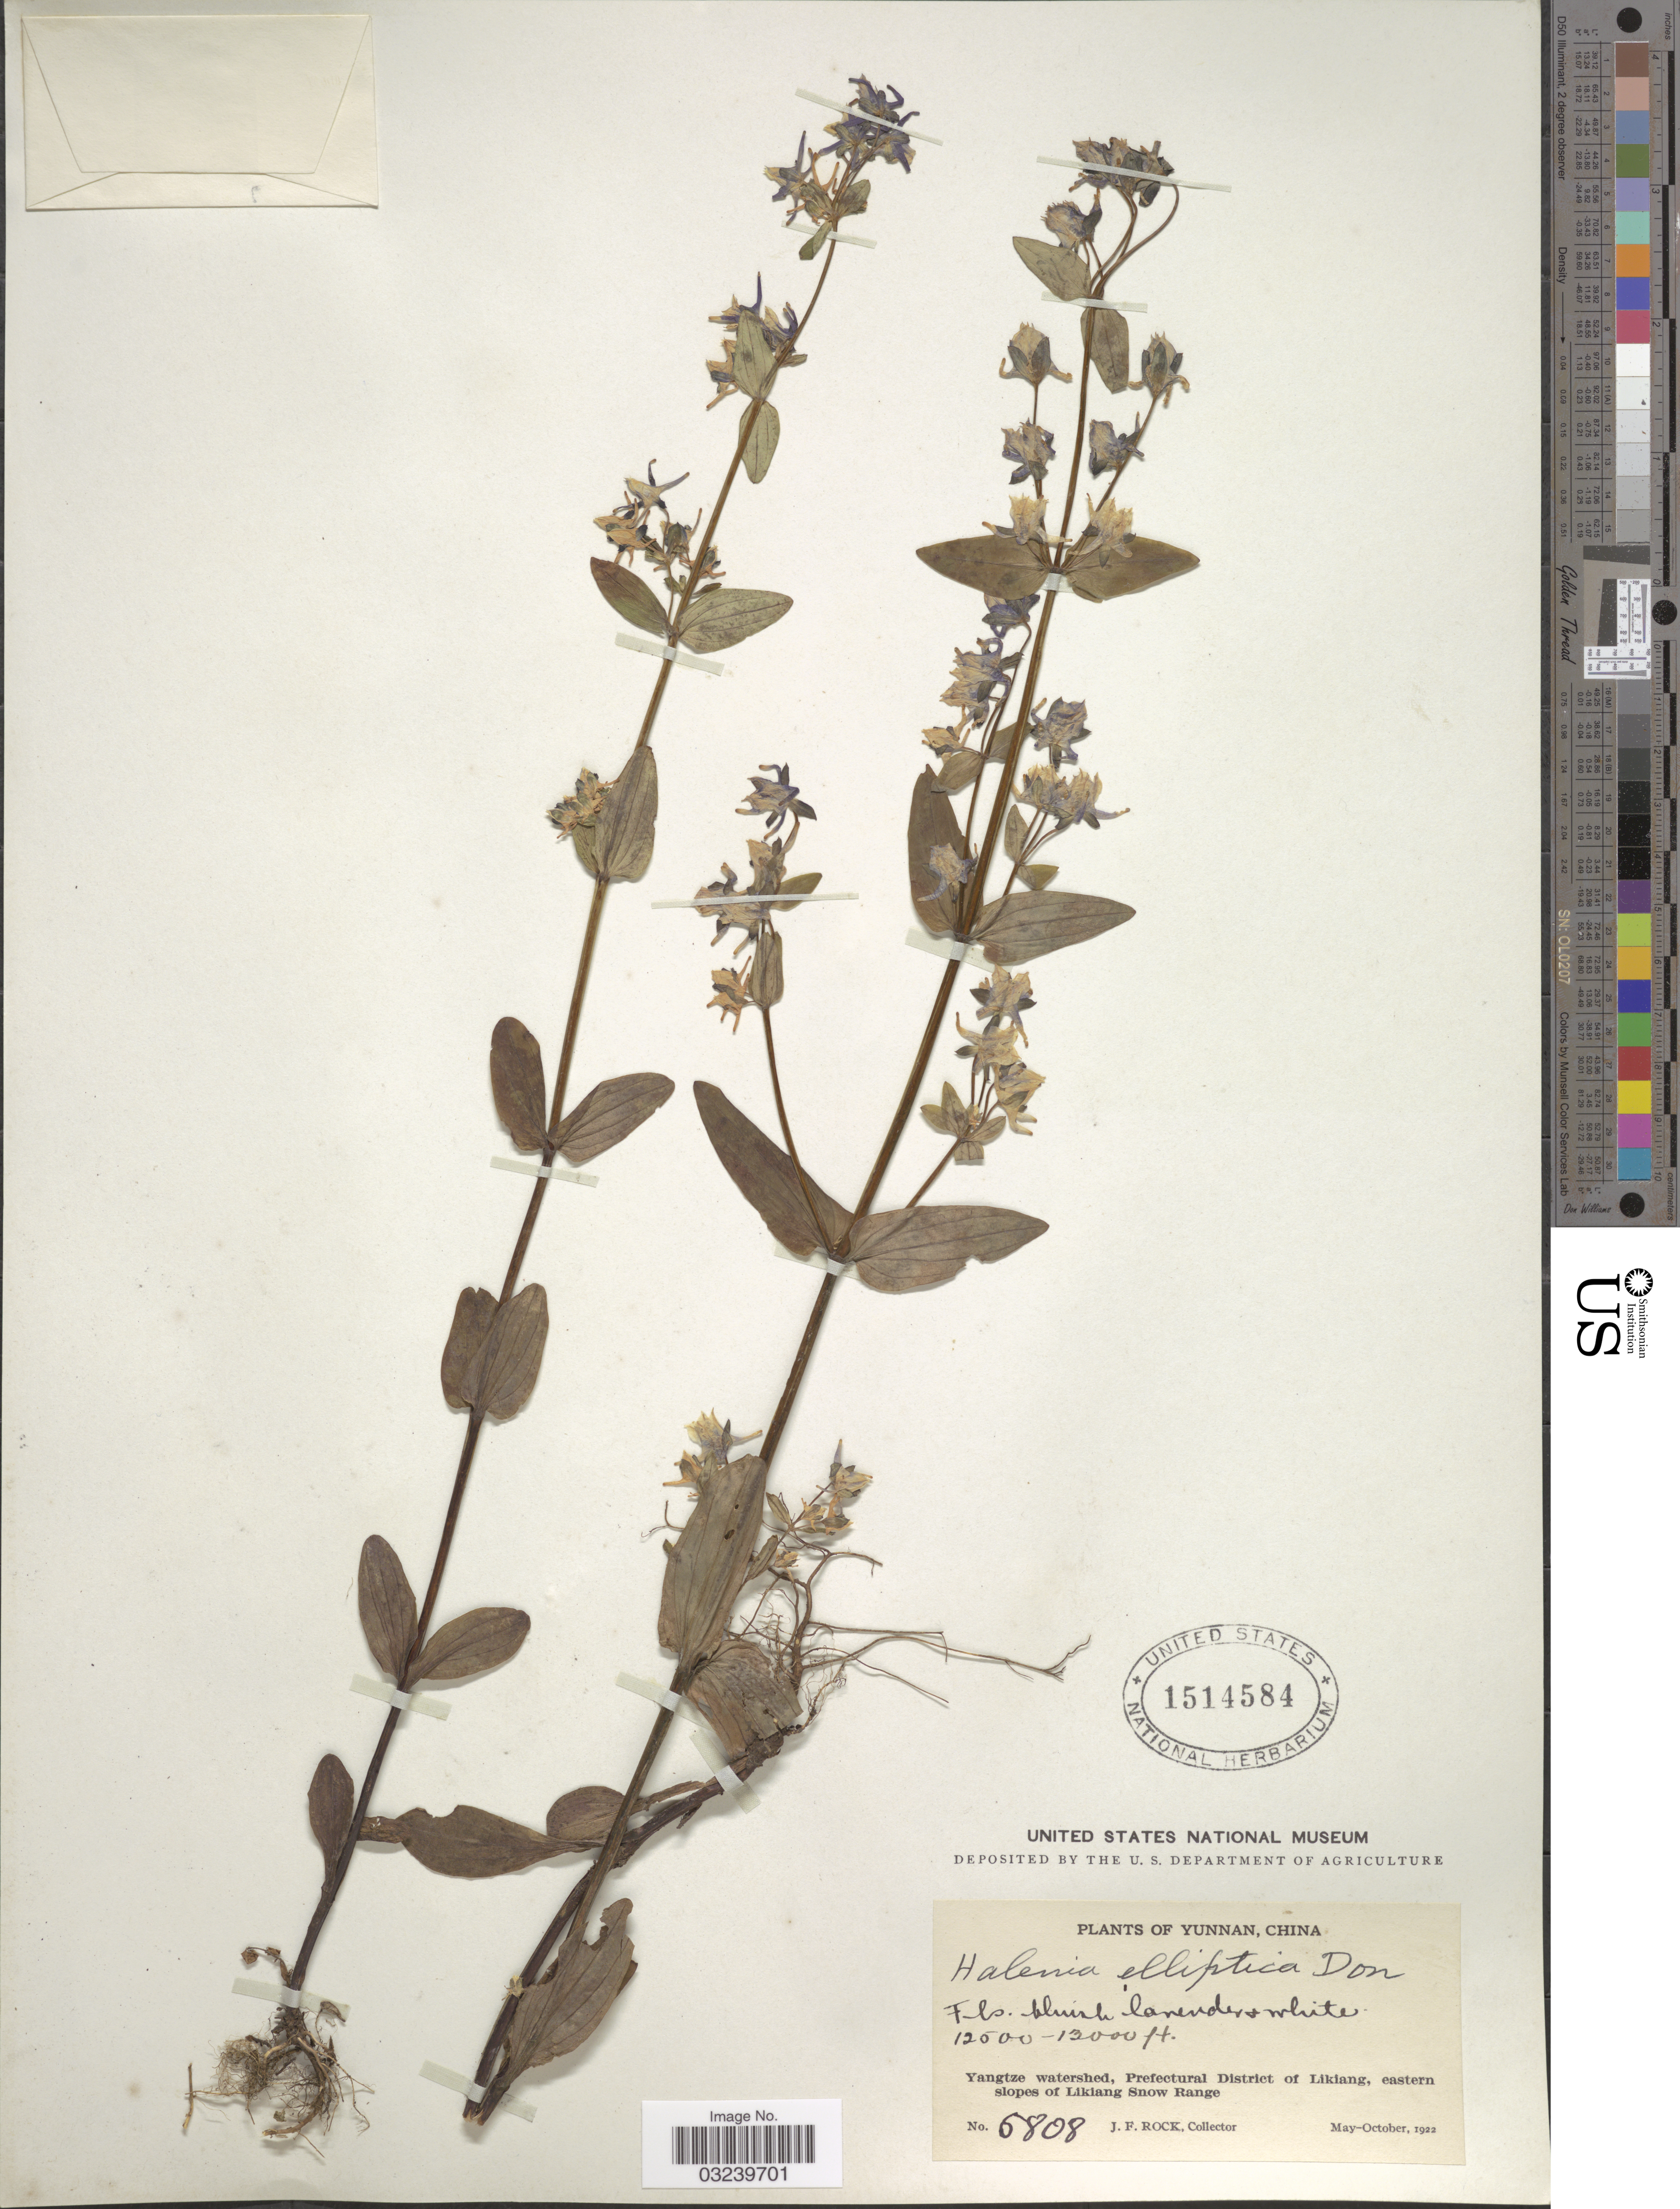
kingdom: Plantae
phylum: Tracheophyta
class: Magnoliopsida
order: Gentianales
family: Gentianaceae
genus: Halenia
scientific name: Halenia elliptica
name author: D. Don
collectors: J. Rock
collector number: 5808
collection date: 1922-05/1922-10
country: China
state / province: Yunnan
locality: Yangtze watershed, Prefectural District of Likiang, eastern slopes of Likiang Snow Range.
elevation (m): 3810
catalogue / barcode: US 1514584